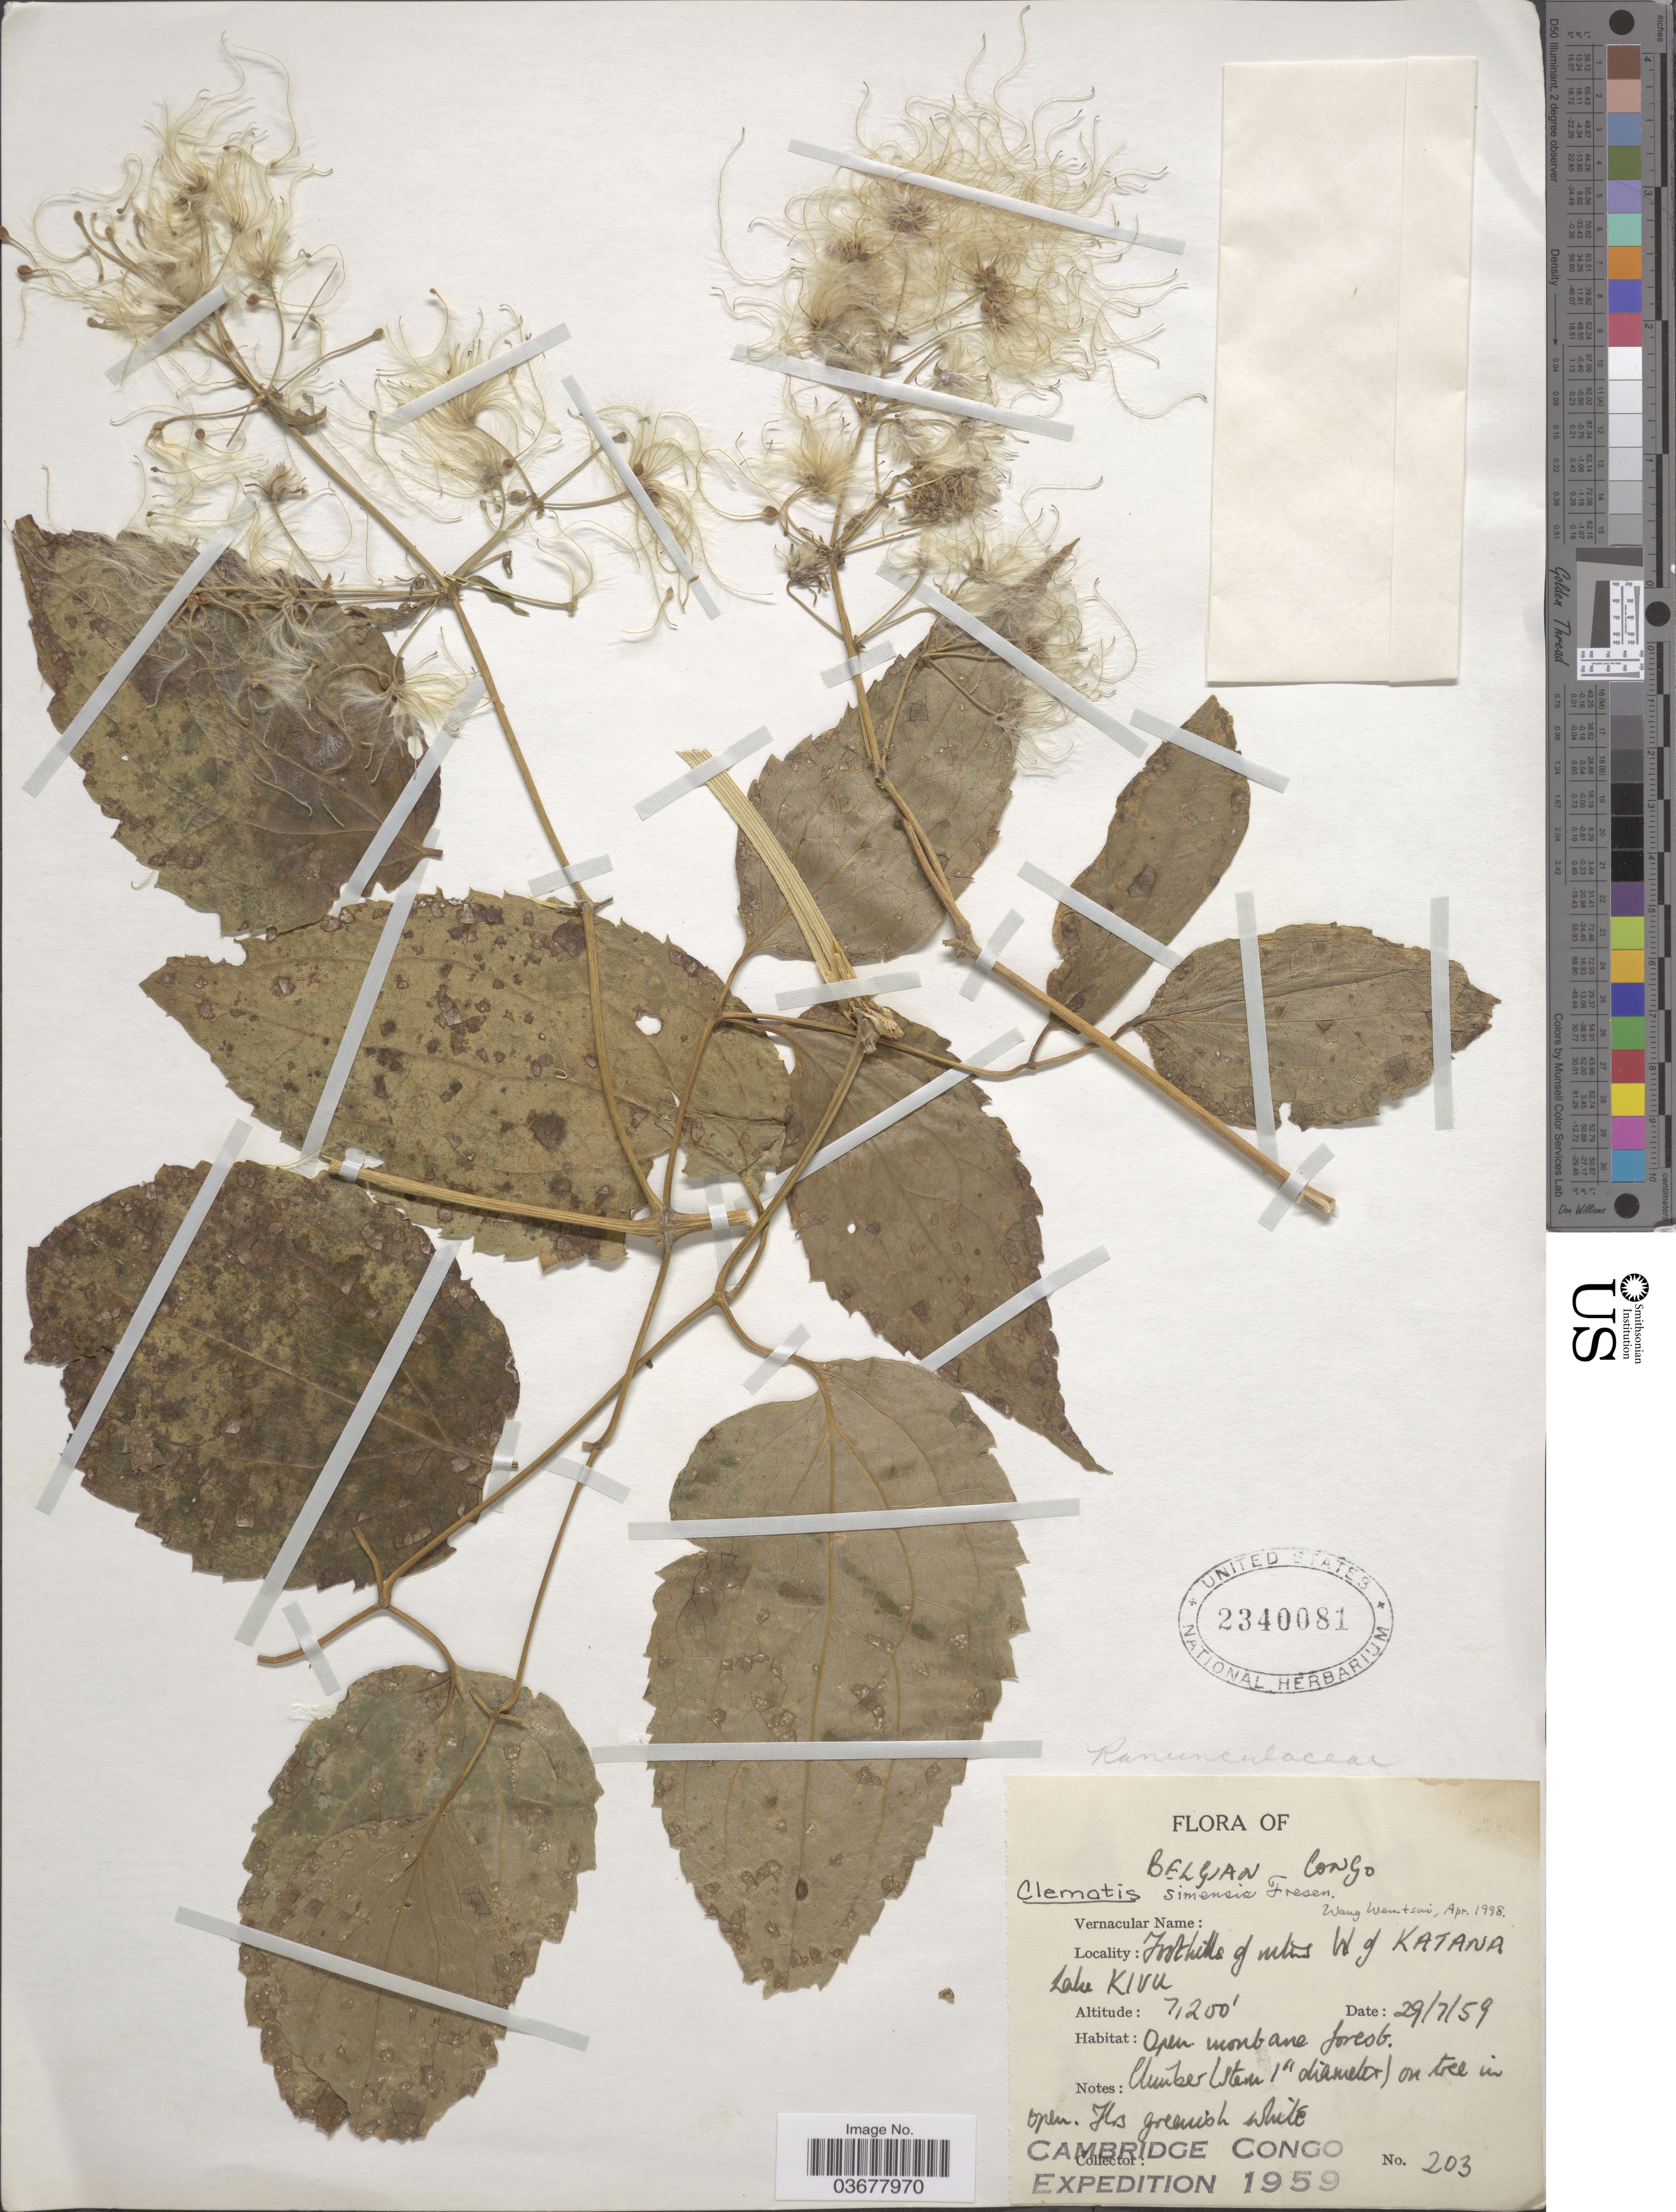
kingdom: Plantae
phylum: Tracheophyta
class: Magnoliopsida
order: Ranunculales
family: Ranunculaceae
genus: Clematis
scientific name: Clematis simensis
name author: Fresen.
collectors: Cambridge Congo Expedition 1959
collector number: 203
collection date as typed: Transcribed d/m/y: 29/7/59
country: Congo, Democratic Republic of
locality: Belgian, Congo. Foothills of Mts W of Katana Lake Kivu. Open montane forest.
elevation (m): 2195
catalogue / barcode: US 2340081